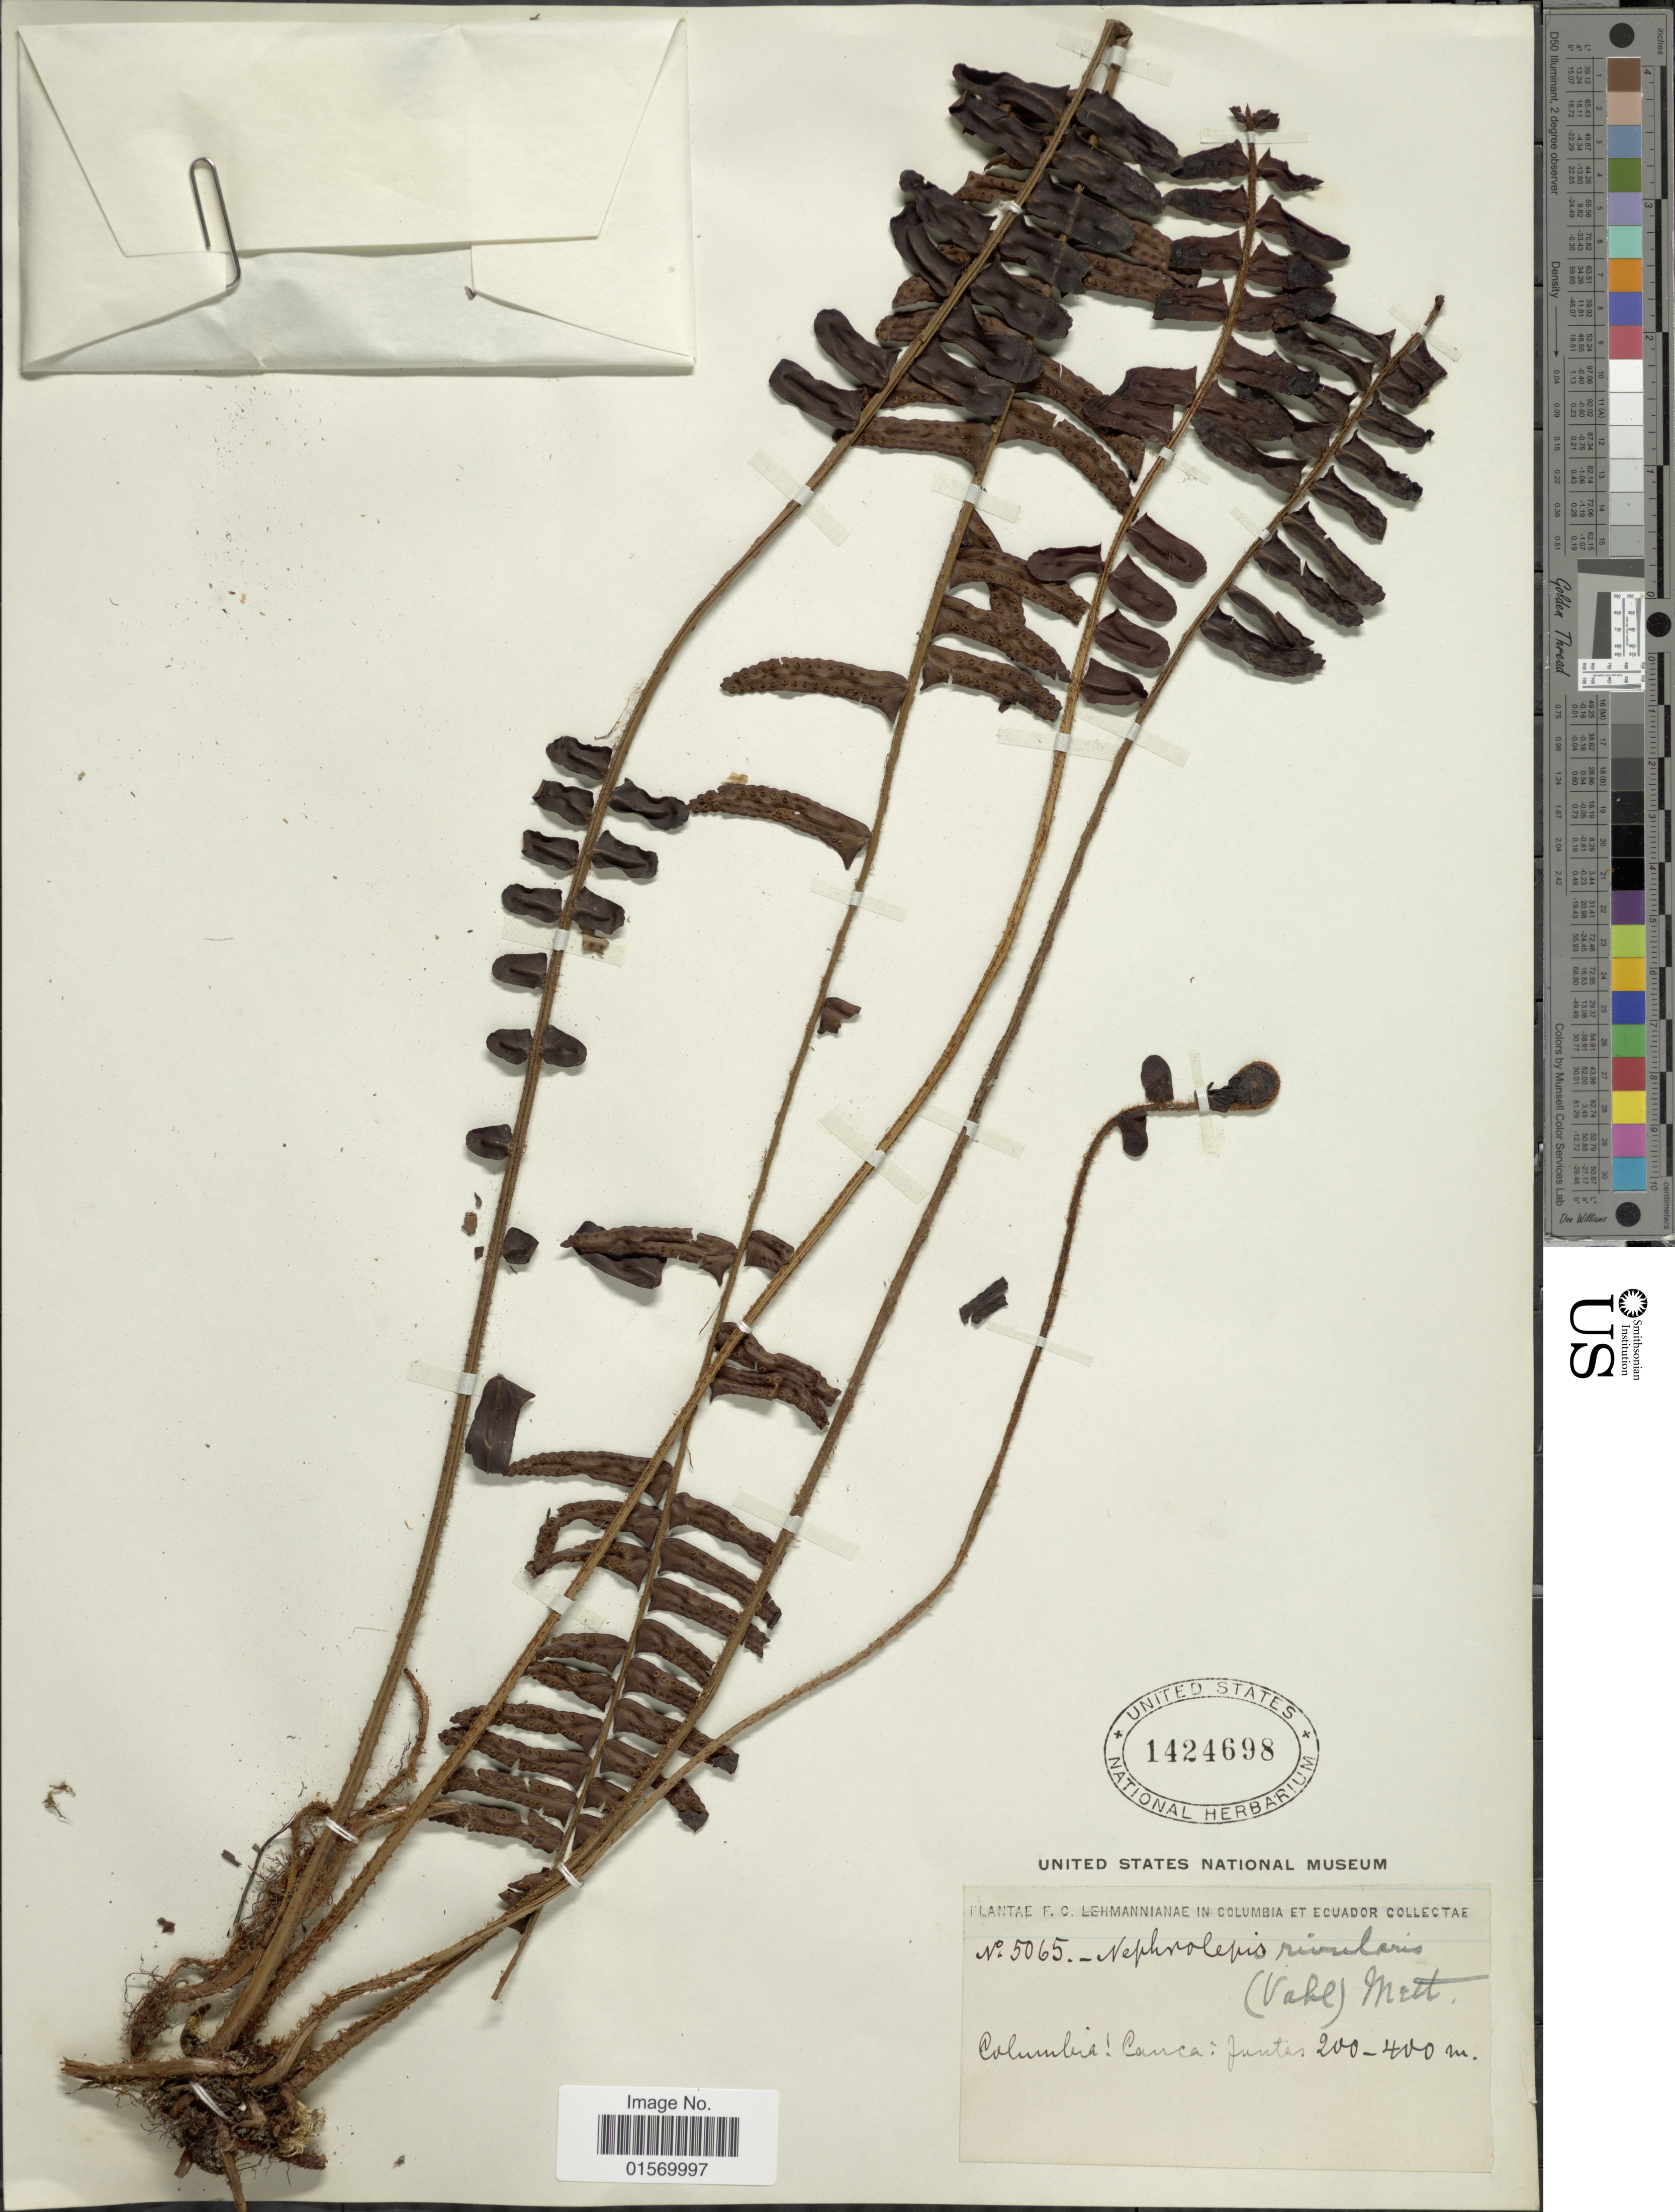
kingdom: Plantae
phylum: Tracheophyta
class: Polypodiopsida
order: Polypodiales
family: Nephrolepidaceae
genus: Nephrolepis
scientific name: Nephrolepis rivularis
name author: (Vahl) Mett. ex Krug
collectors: F. C. Lehmann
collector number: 5065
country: Colombia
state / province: Cauca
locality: Juntes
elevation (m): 200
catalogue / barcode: US 1424698